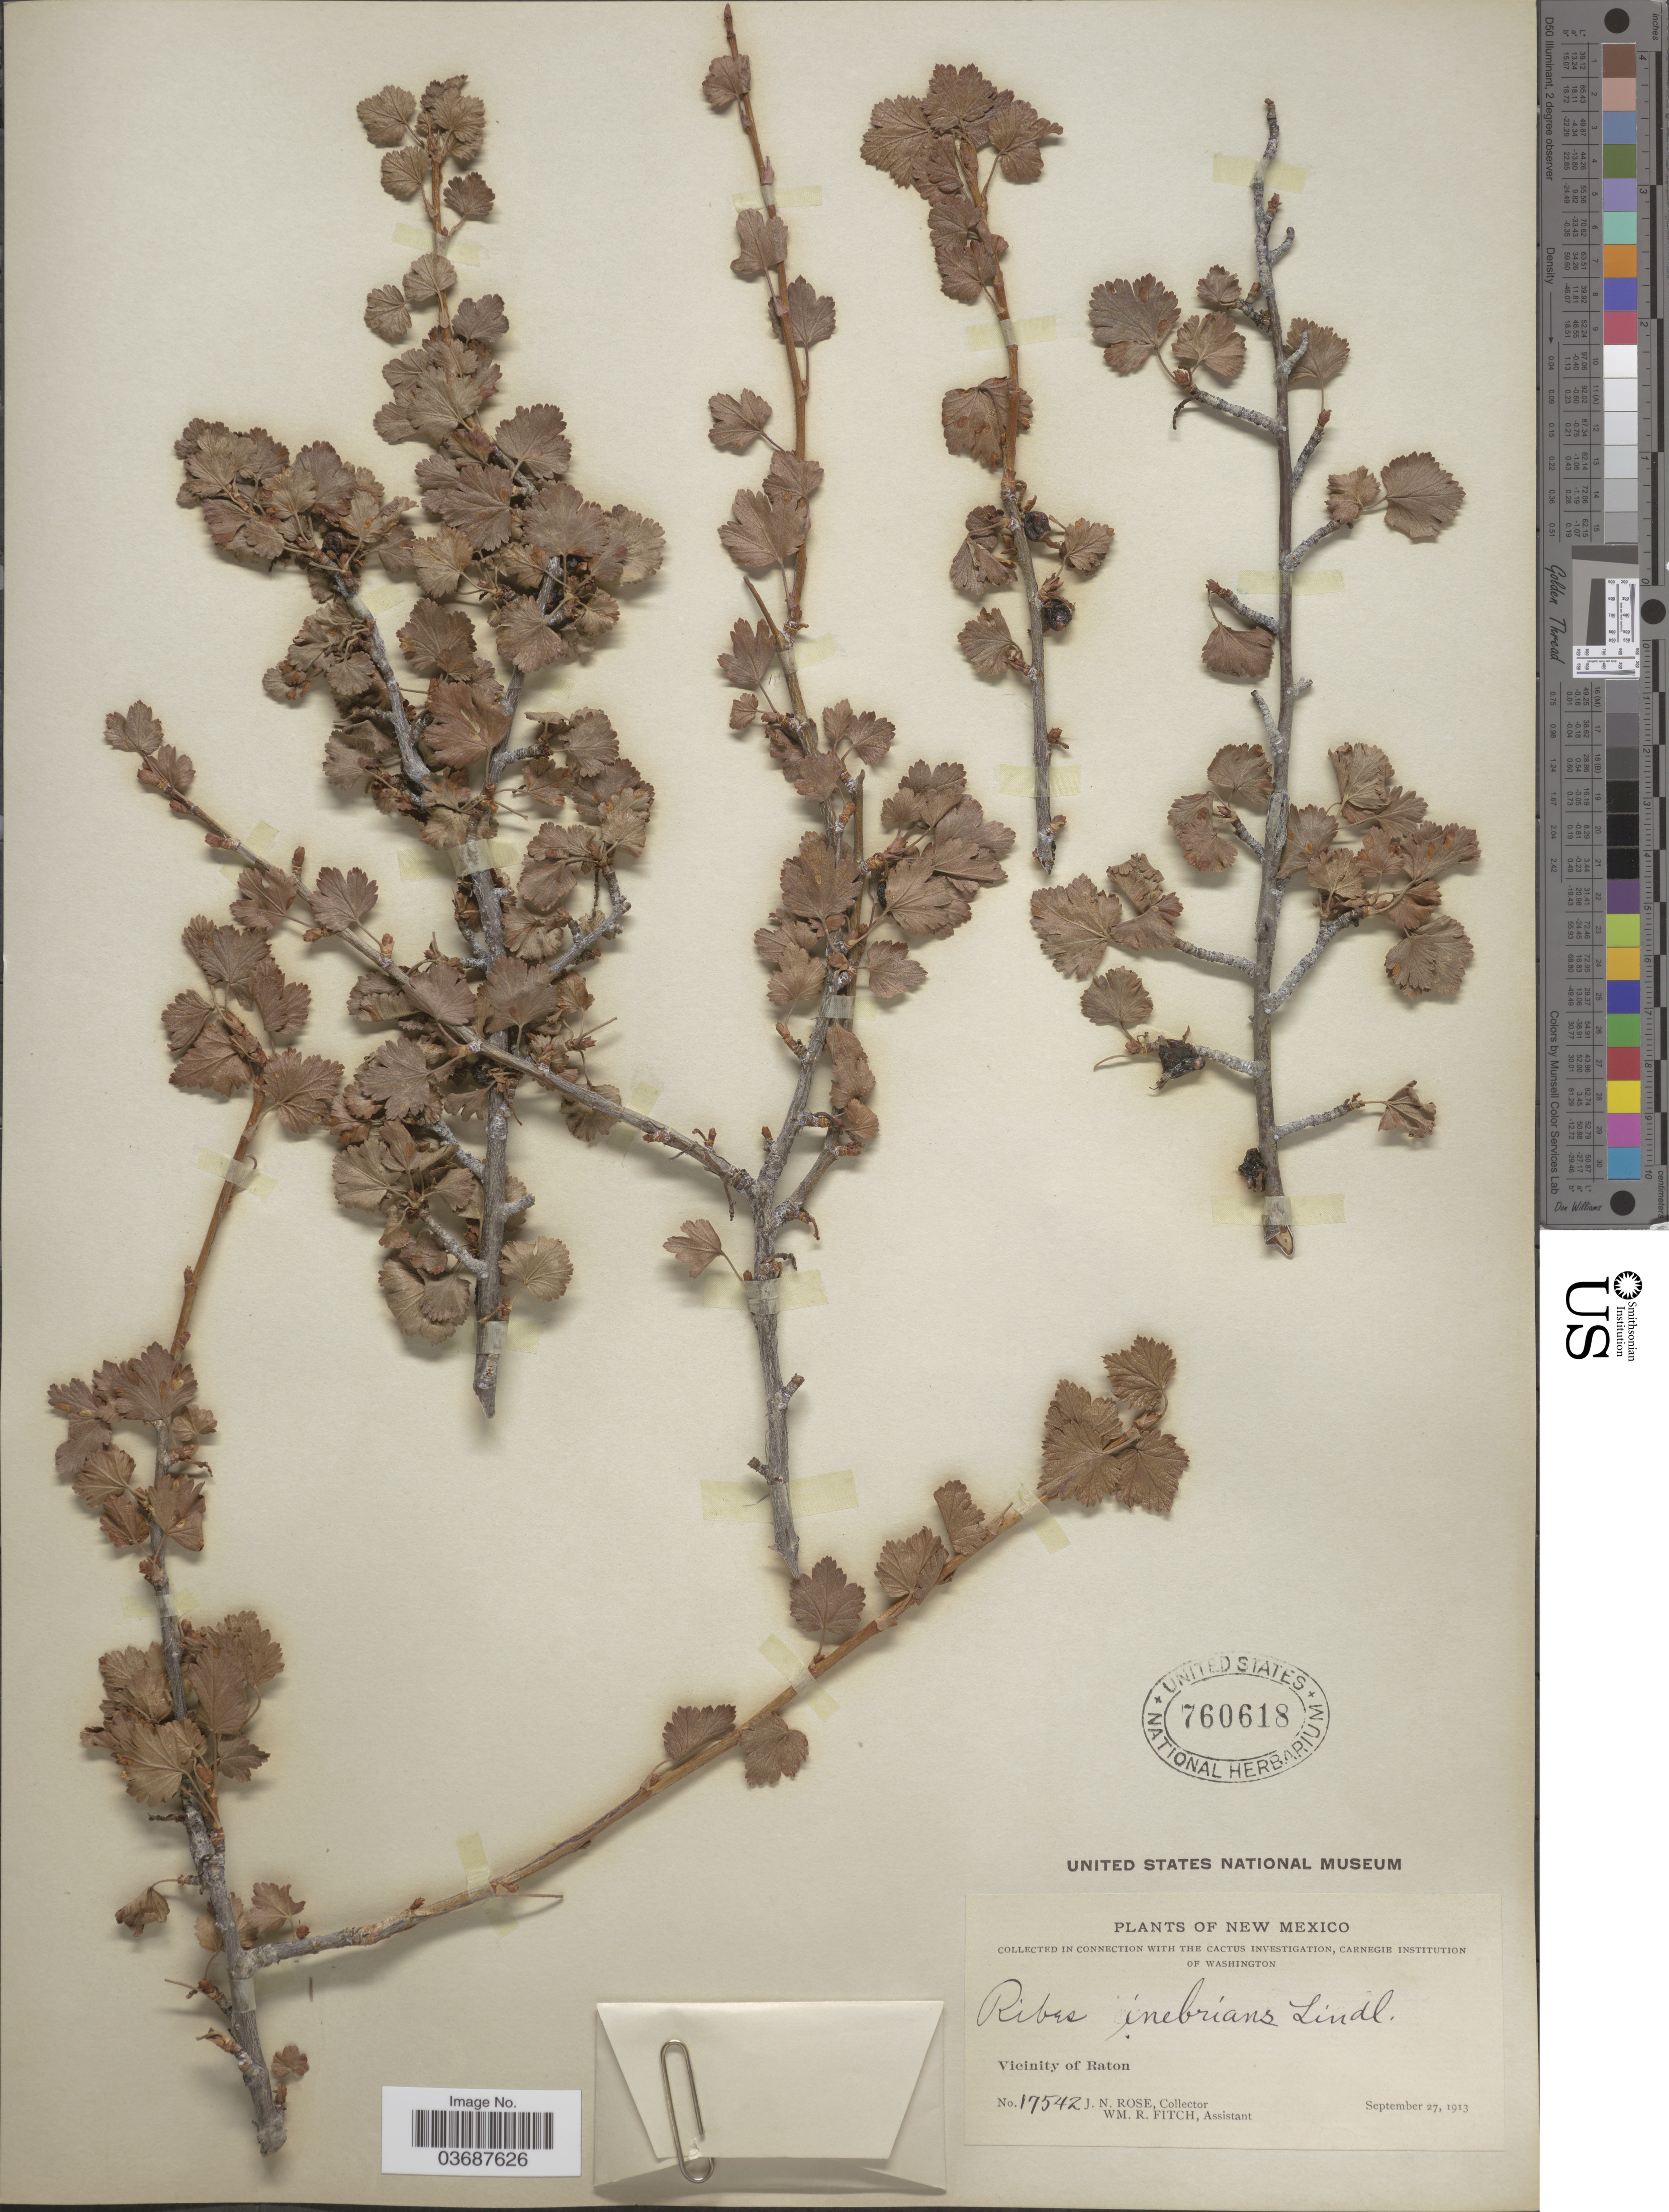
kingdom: Plantae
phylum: Tracheophyta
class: Magnoliopsida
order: Saxifragales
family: Grossulariaceae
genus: Ribes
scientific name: Ribes inebrians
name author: Lindl.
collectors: J. N. Rose & W. R. Fitch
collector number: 17542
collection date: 1913-09-27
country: United States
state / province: New Mexico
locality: Vicinity of Raton.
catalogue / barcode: US 760618